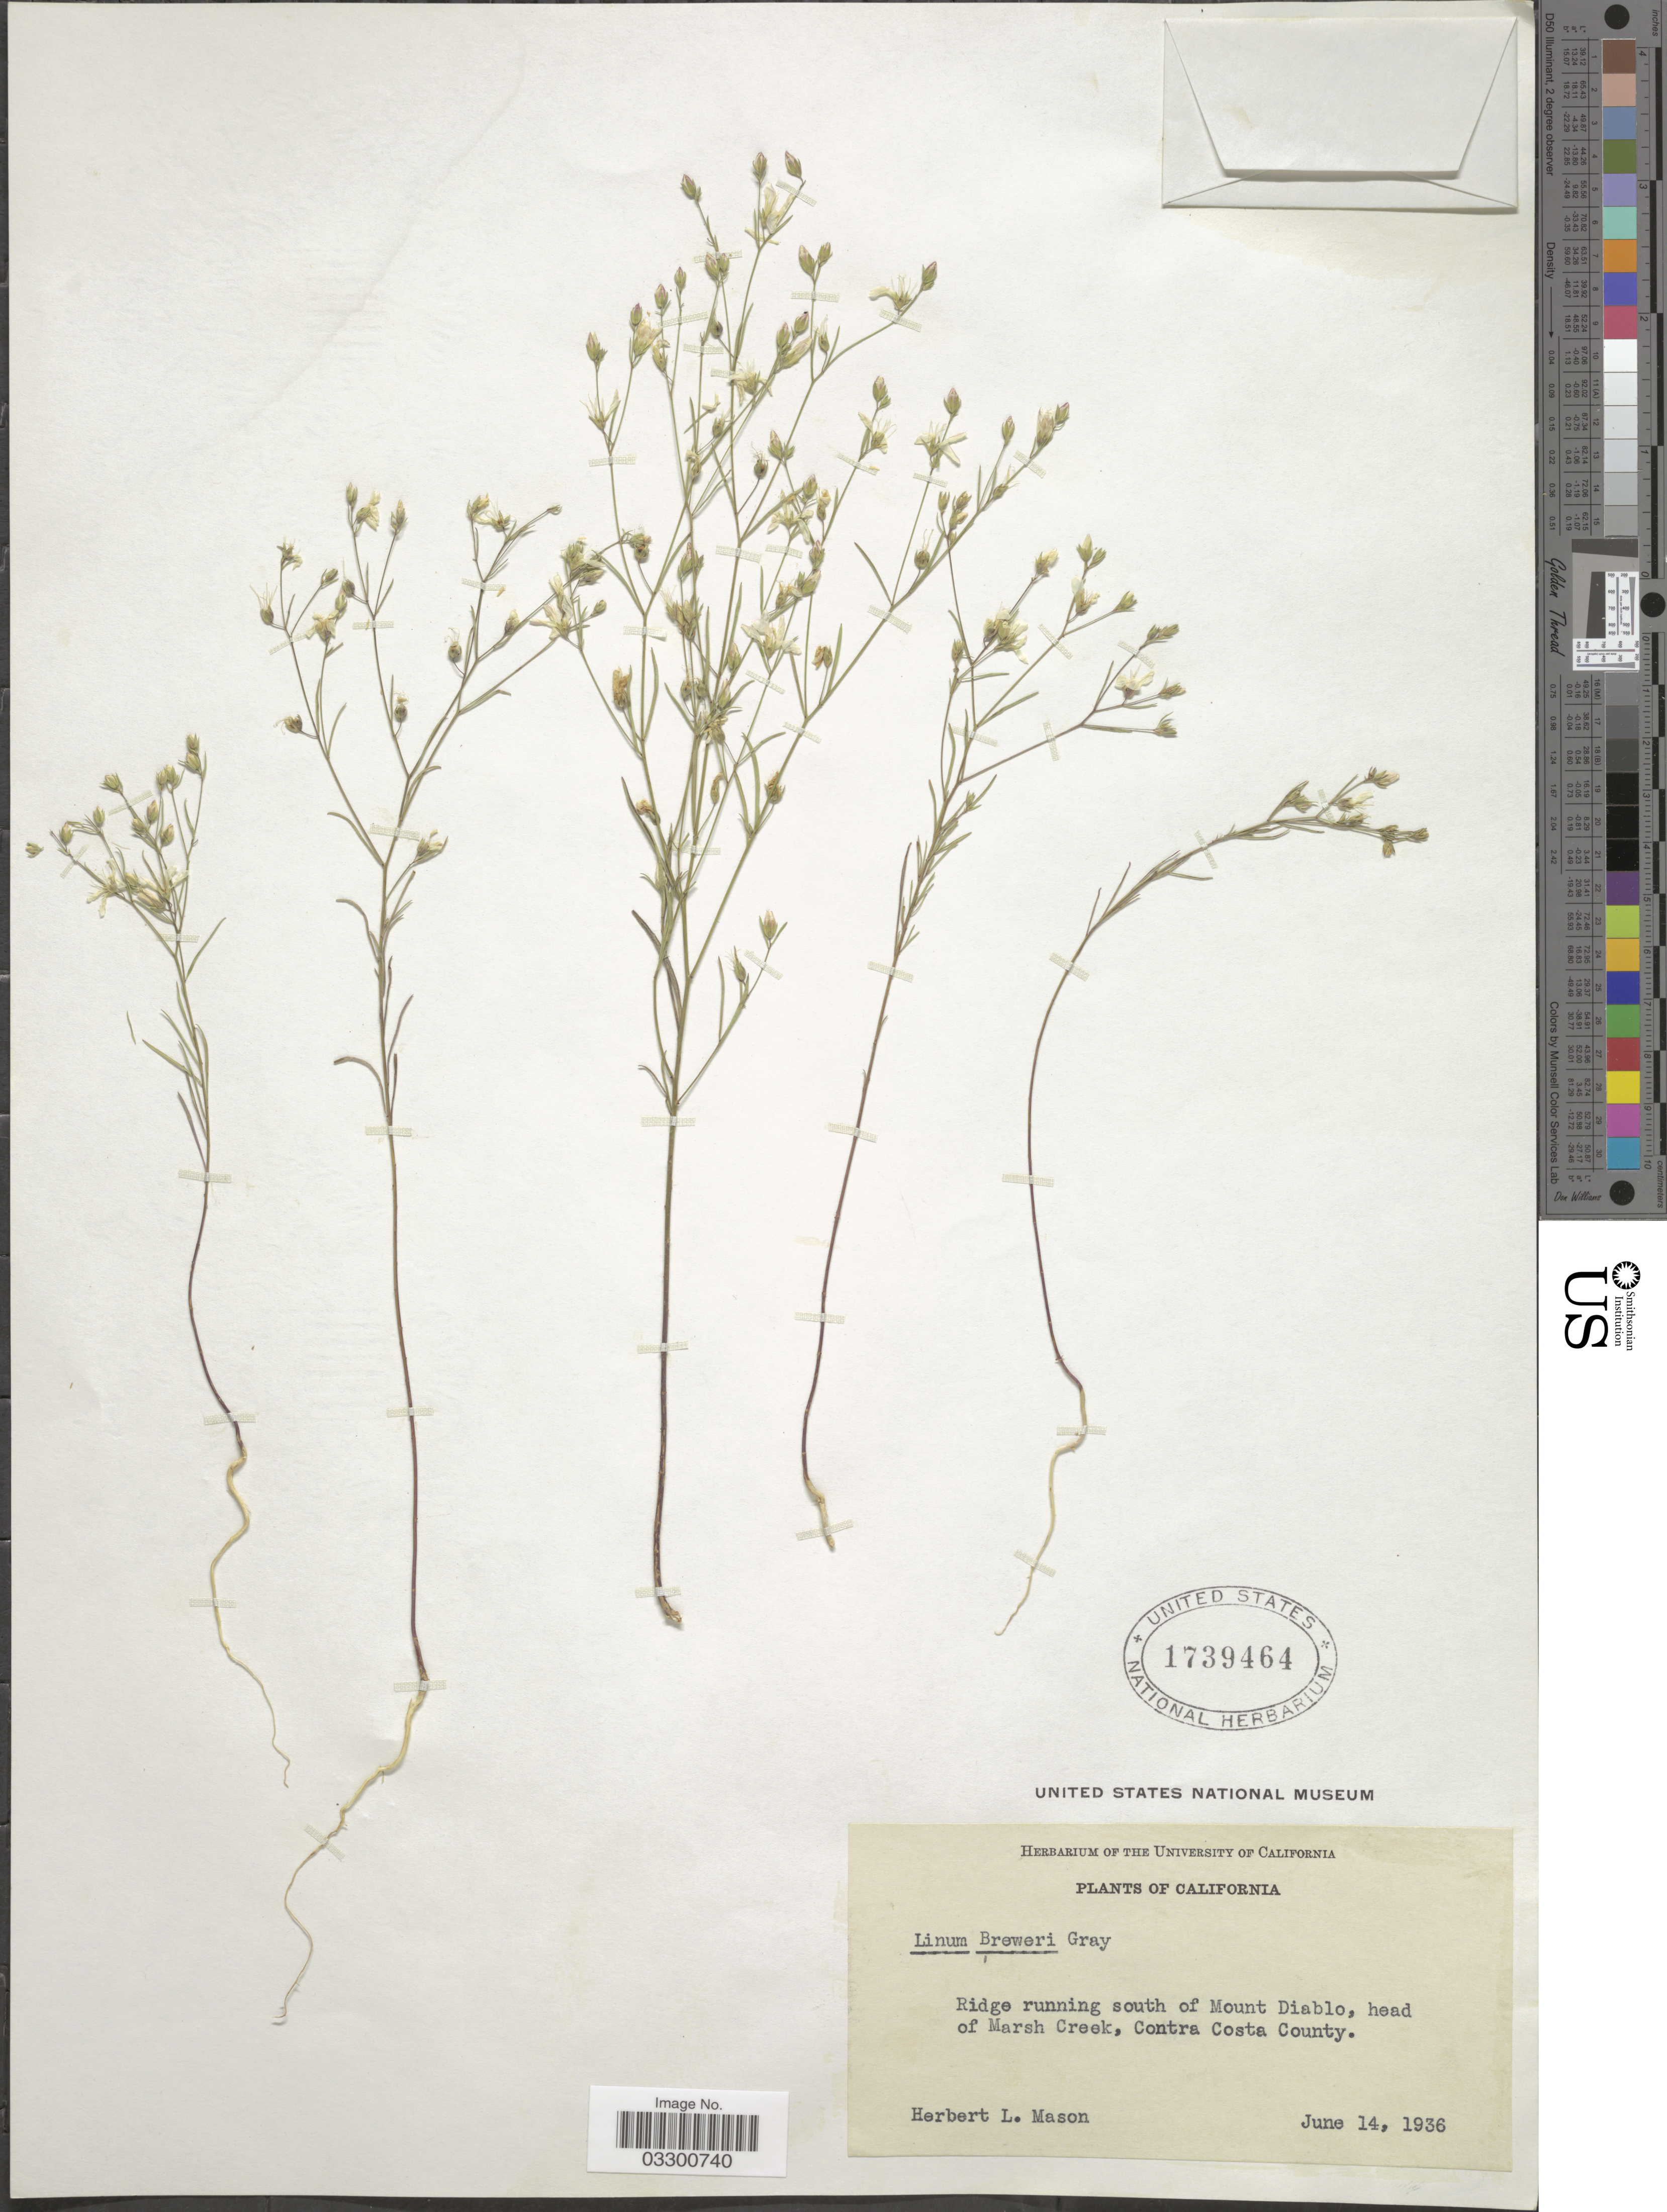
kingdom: Plantae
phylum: Tracheophyta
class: Magnoliopsida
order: Malpighiales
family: Linaceae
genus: Hesperolinon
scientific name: Hesperolinon breweri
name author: (A. Gray) Small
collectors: H. L. Mason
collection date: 1936-06-14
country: United States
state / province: California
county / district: Contra Costa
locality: Ridge running south of Mouth Diablo, head of Marsh Creek, Contra Costa County.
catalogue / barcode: US 1739464